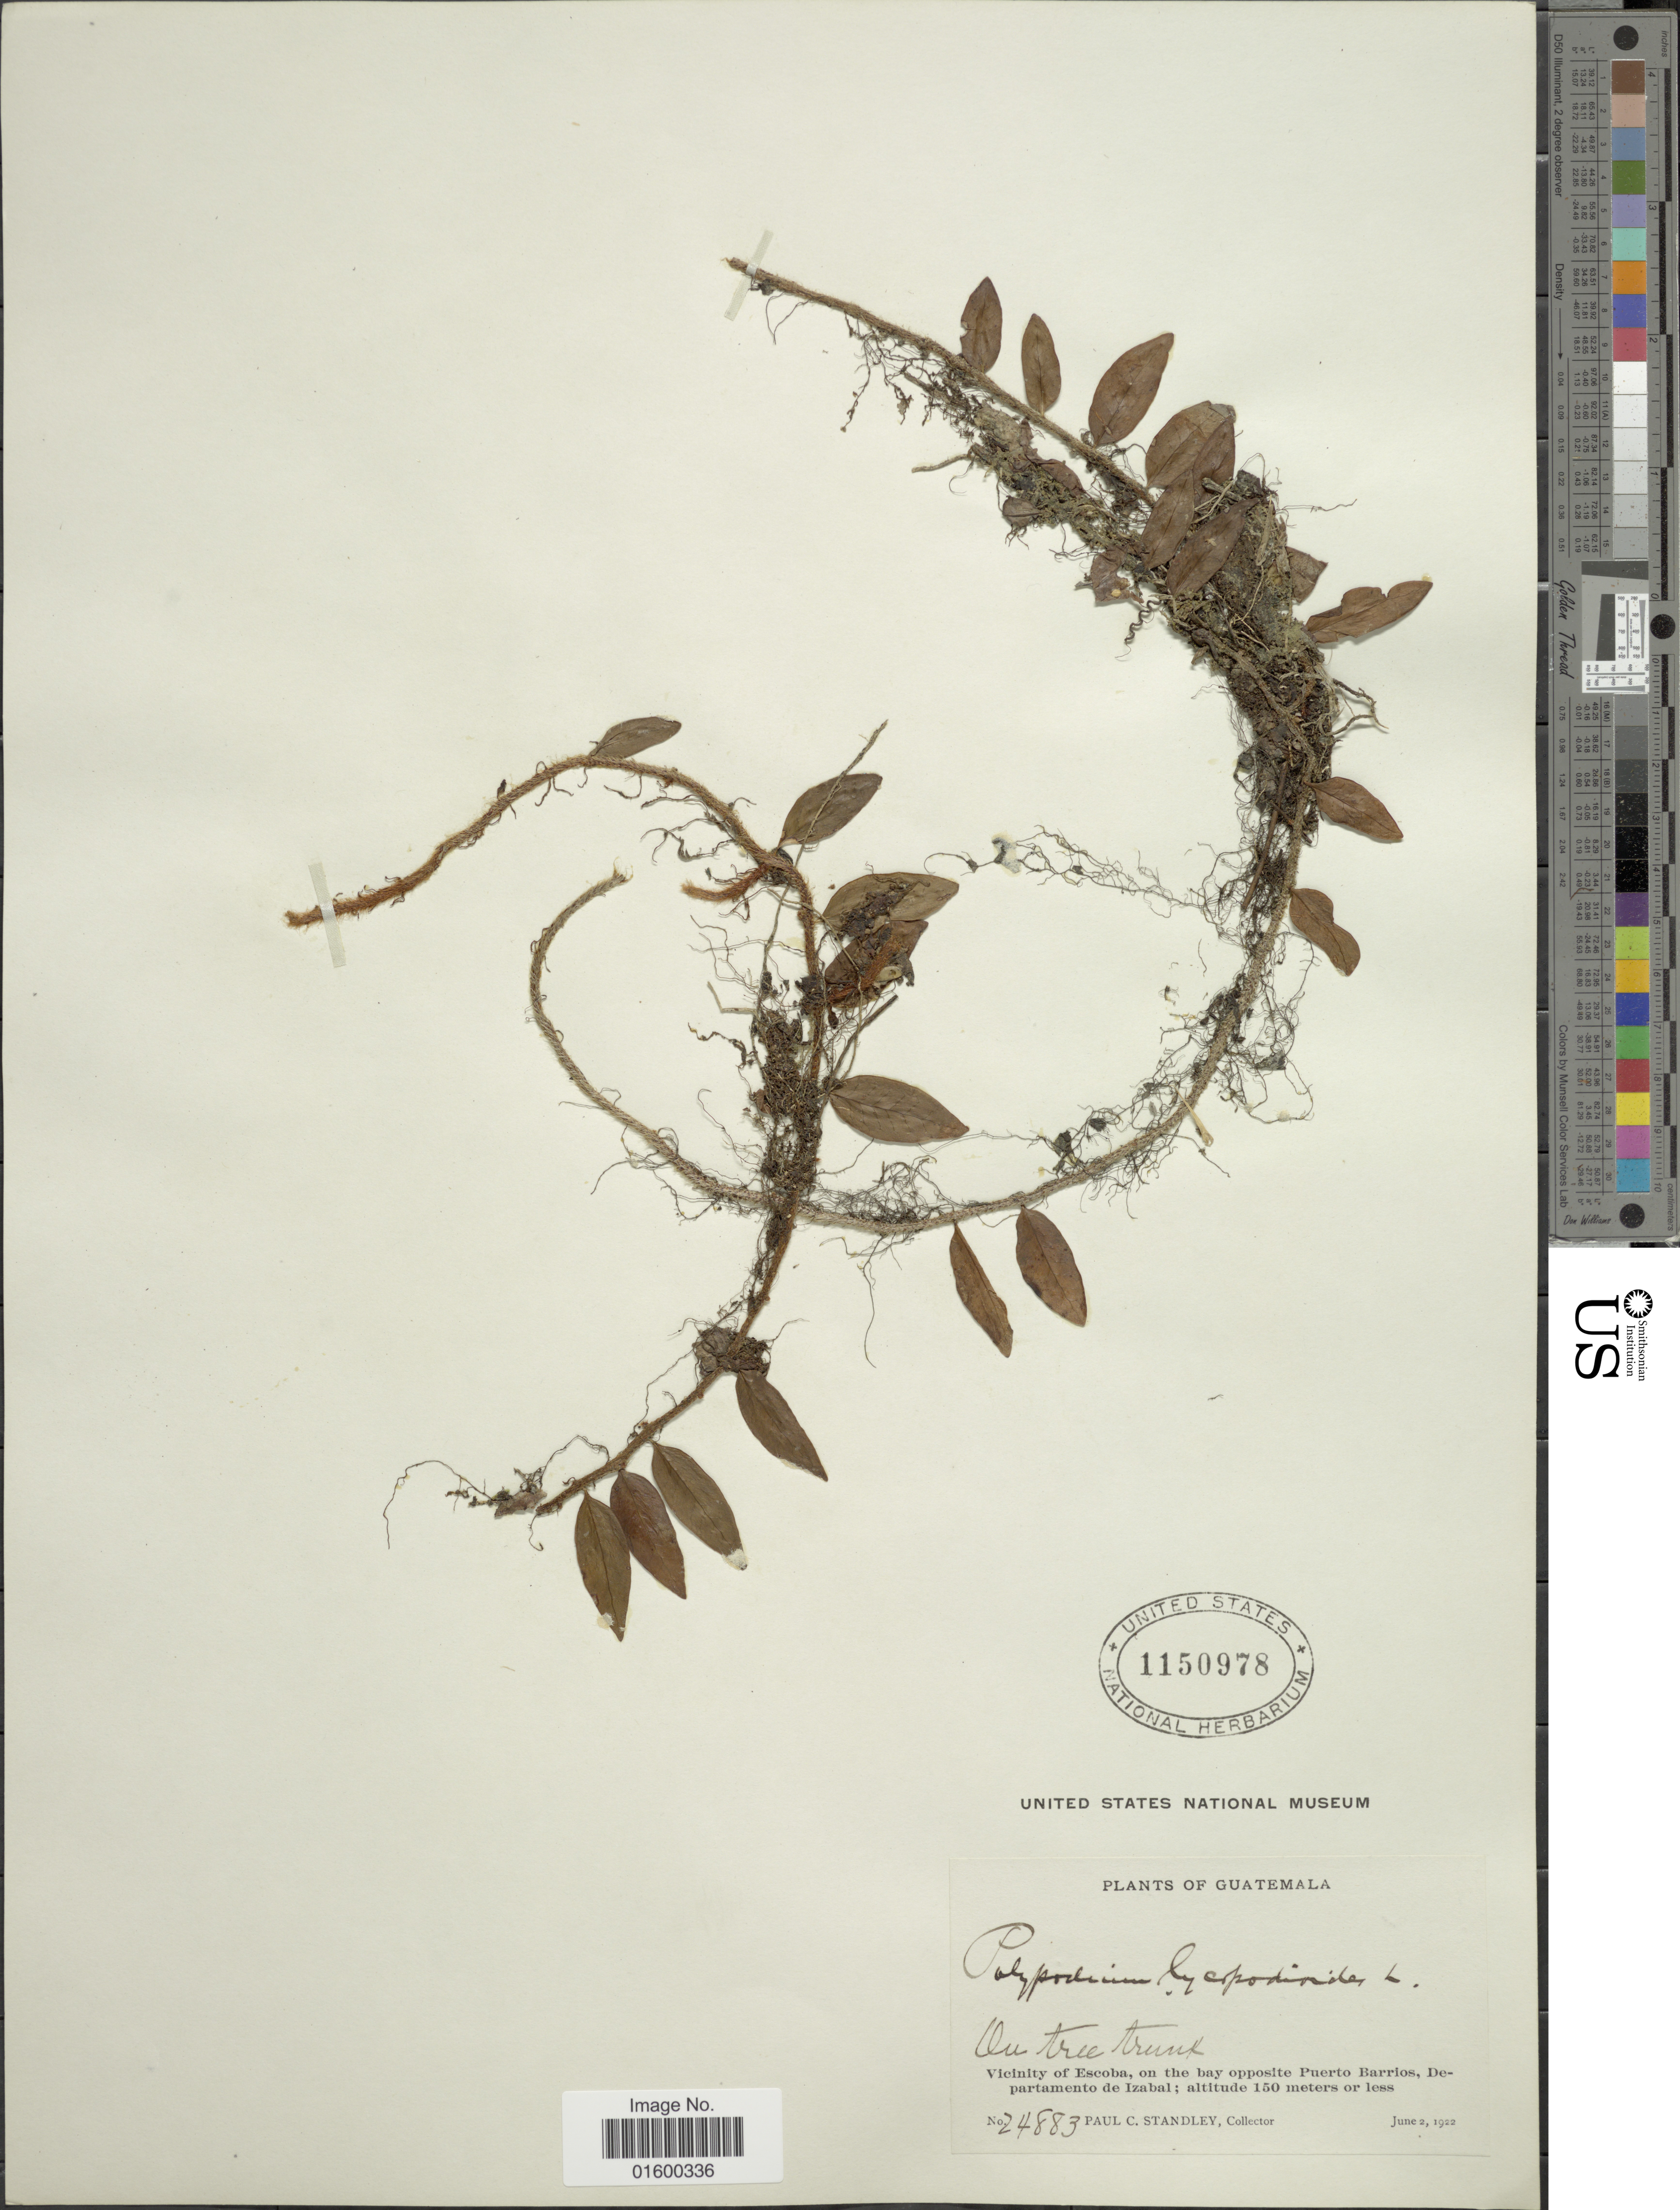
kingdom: Plantae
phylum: Tracheophyta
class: Polypodiopsida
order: Polypodiales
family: Polypodiaceae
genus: Microgramma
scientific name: Microgramma lycopodioides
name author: (L.) Copel.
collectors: P. C. Standley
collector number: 24883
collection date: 1922-06-02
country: Guatemala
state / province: Izabal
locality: Vicinity of Escoba, on the bay opposite Puerto Barrios, Departamento de Izabal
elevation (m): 150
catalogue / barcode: US 1150978